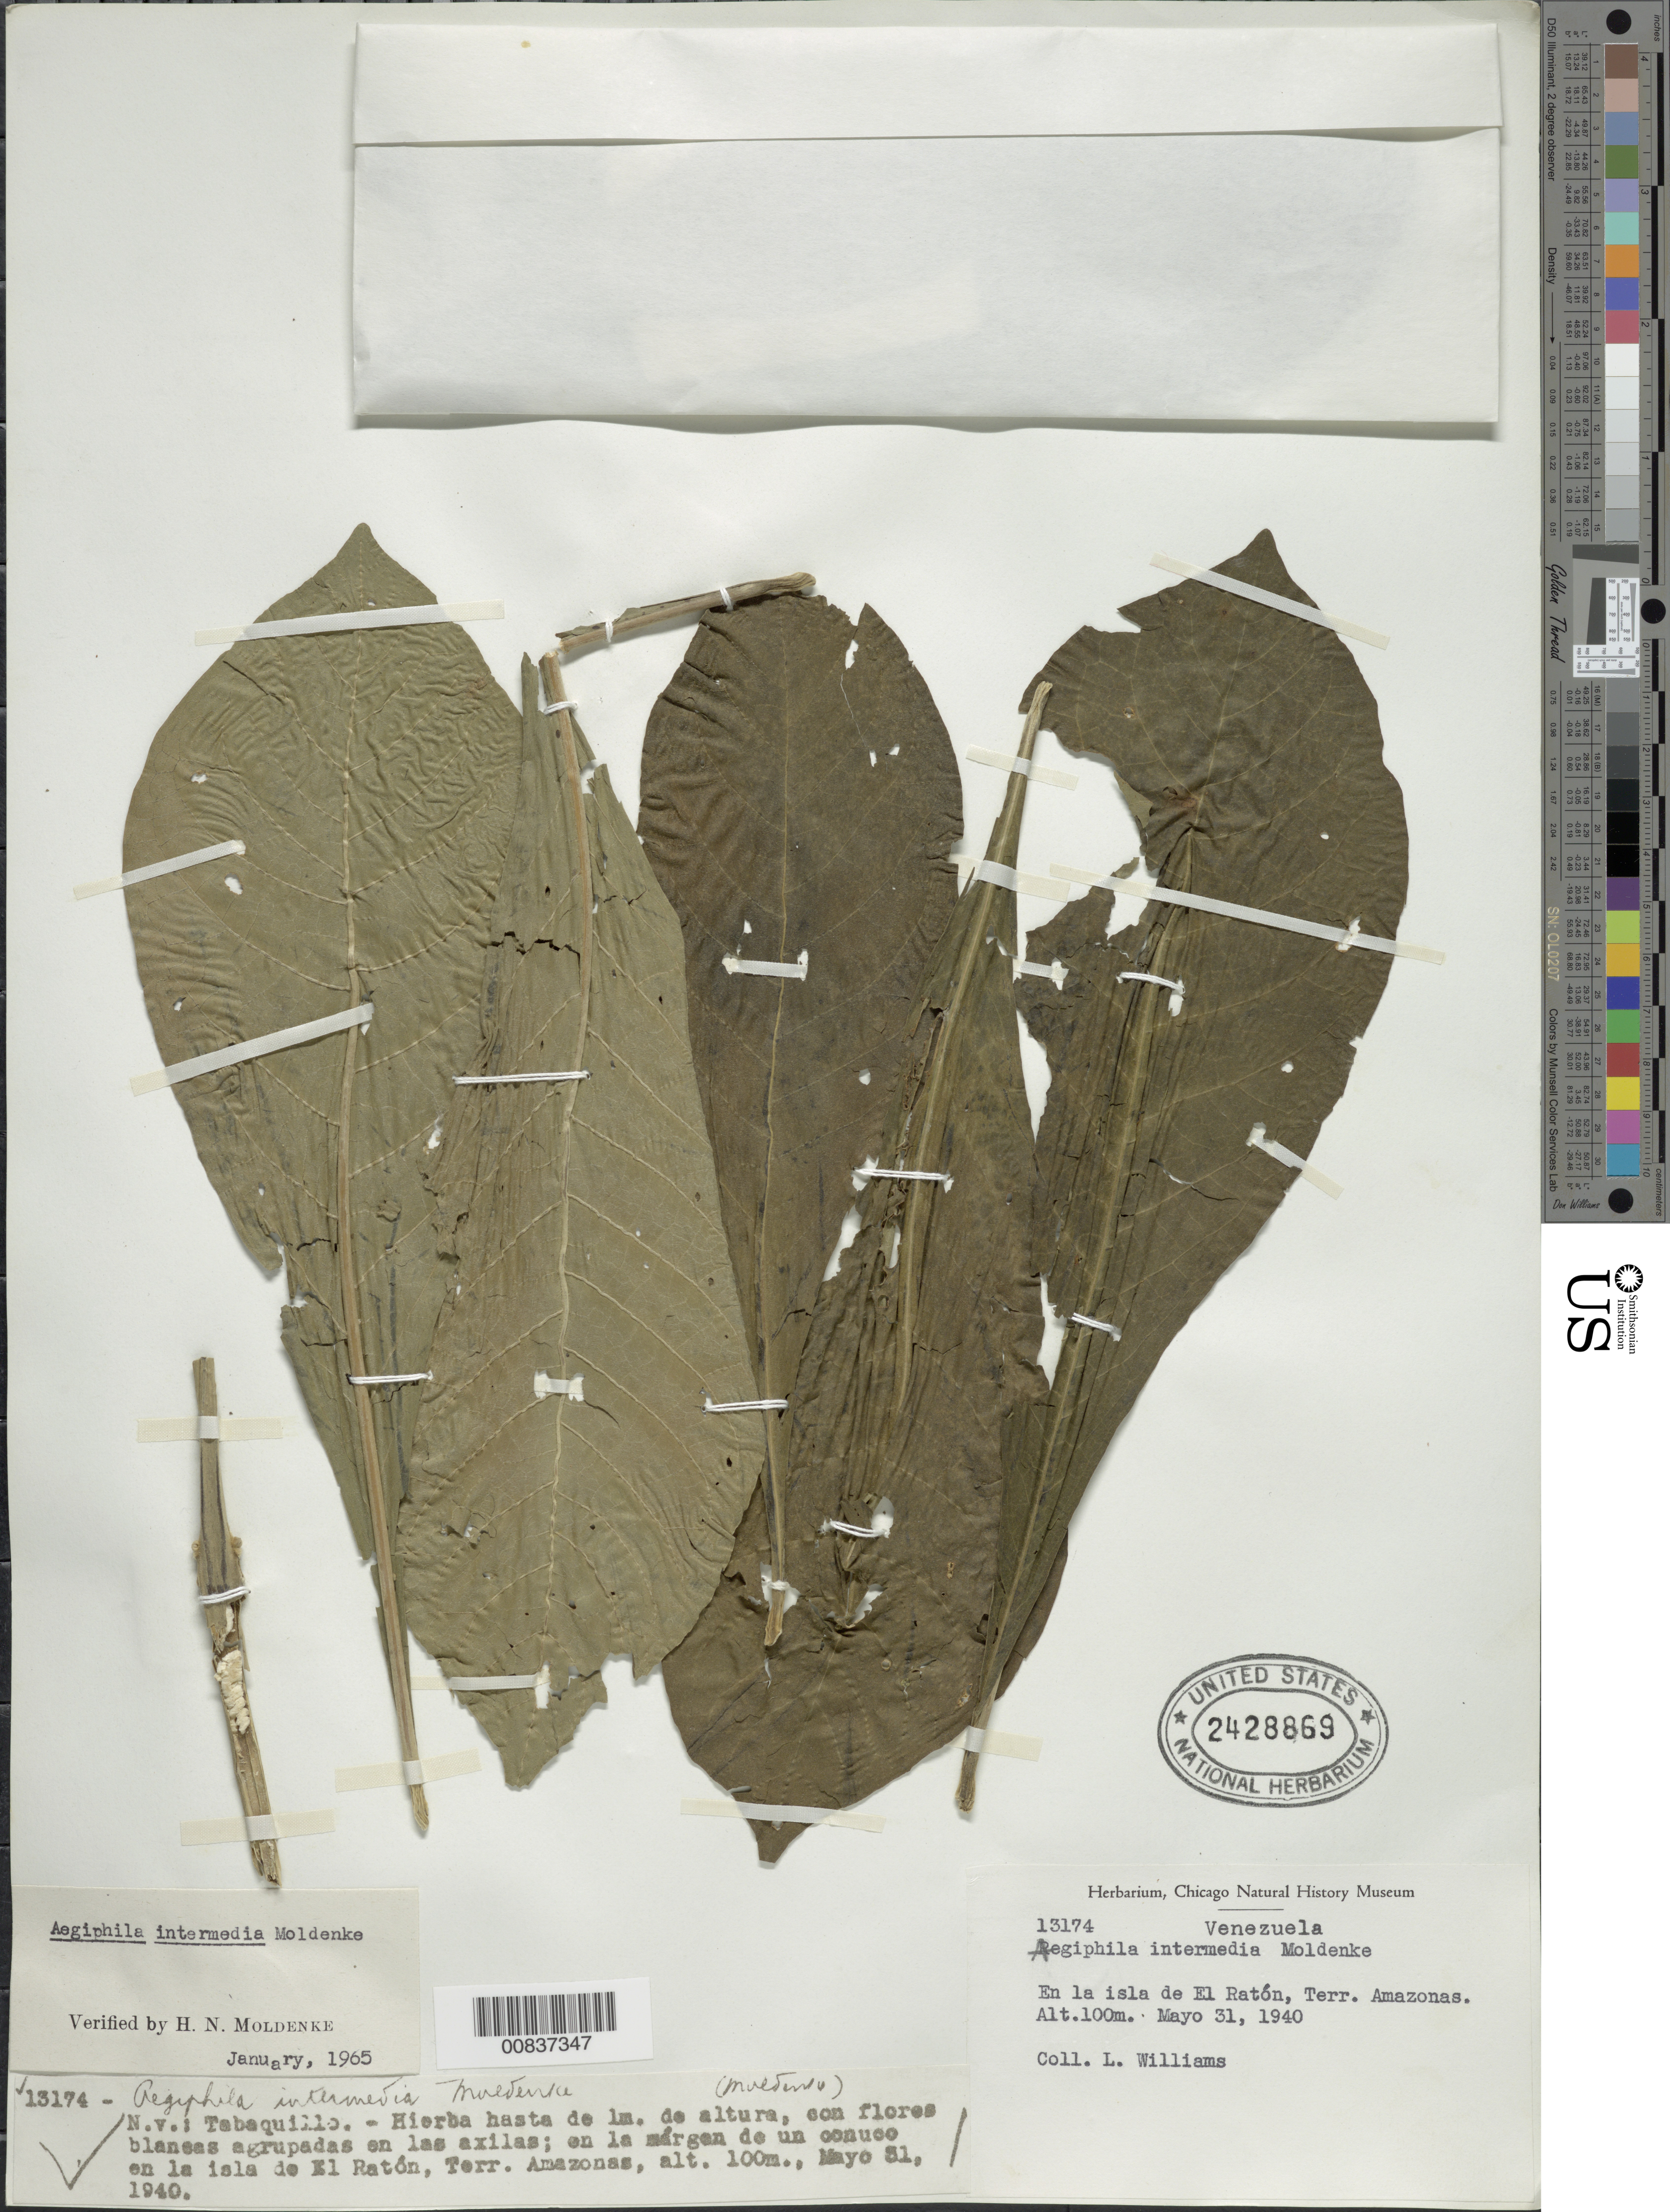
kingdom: Plantae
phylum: Tracheophyta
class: Magnoliopsida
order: Lamiales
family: Lamiaceae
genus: Aegiphila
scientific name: Aegiphila intermedia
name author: Moldenke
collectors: L. Williams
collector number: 13174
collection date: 1940-05-31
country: Venezuela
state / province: Amazonas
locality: En la isla de El Ratón.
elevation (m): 100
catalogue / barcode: US 2428869